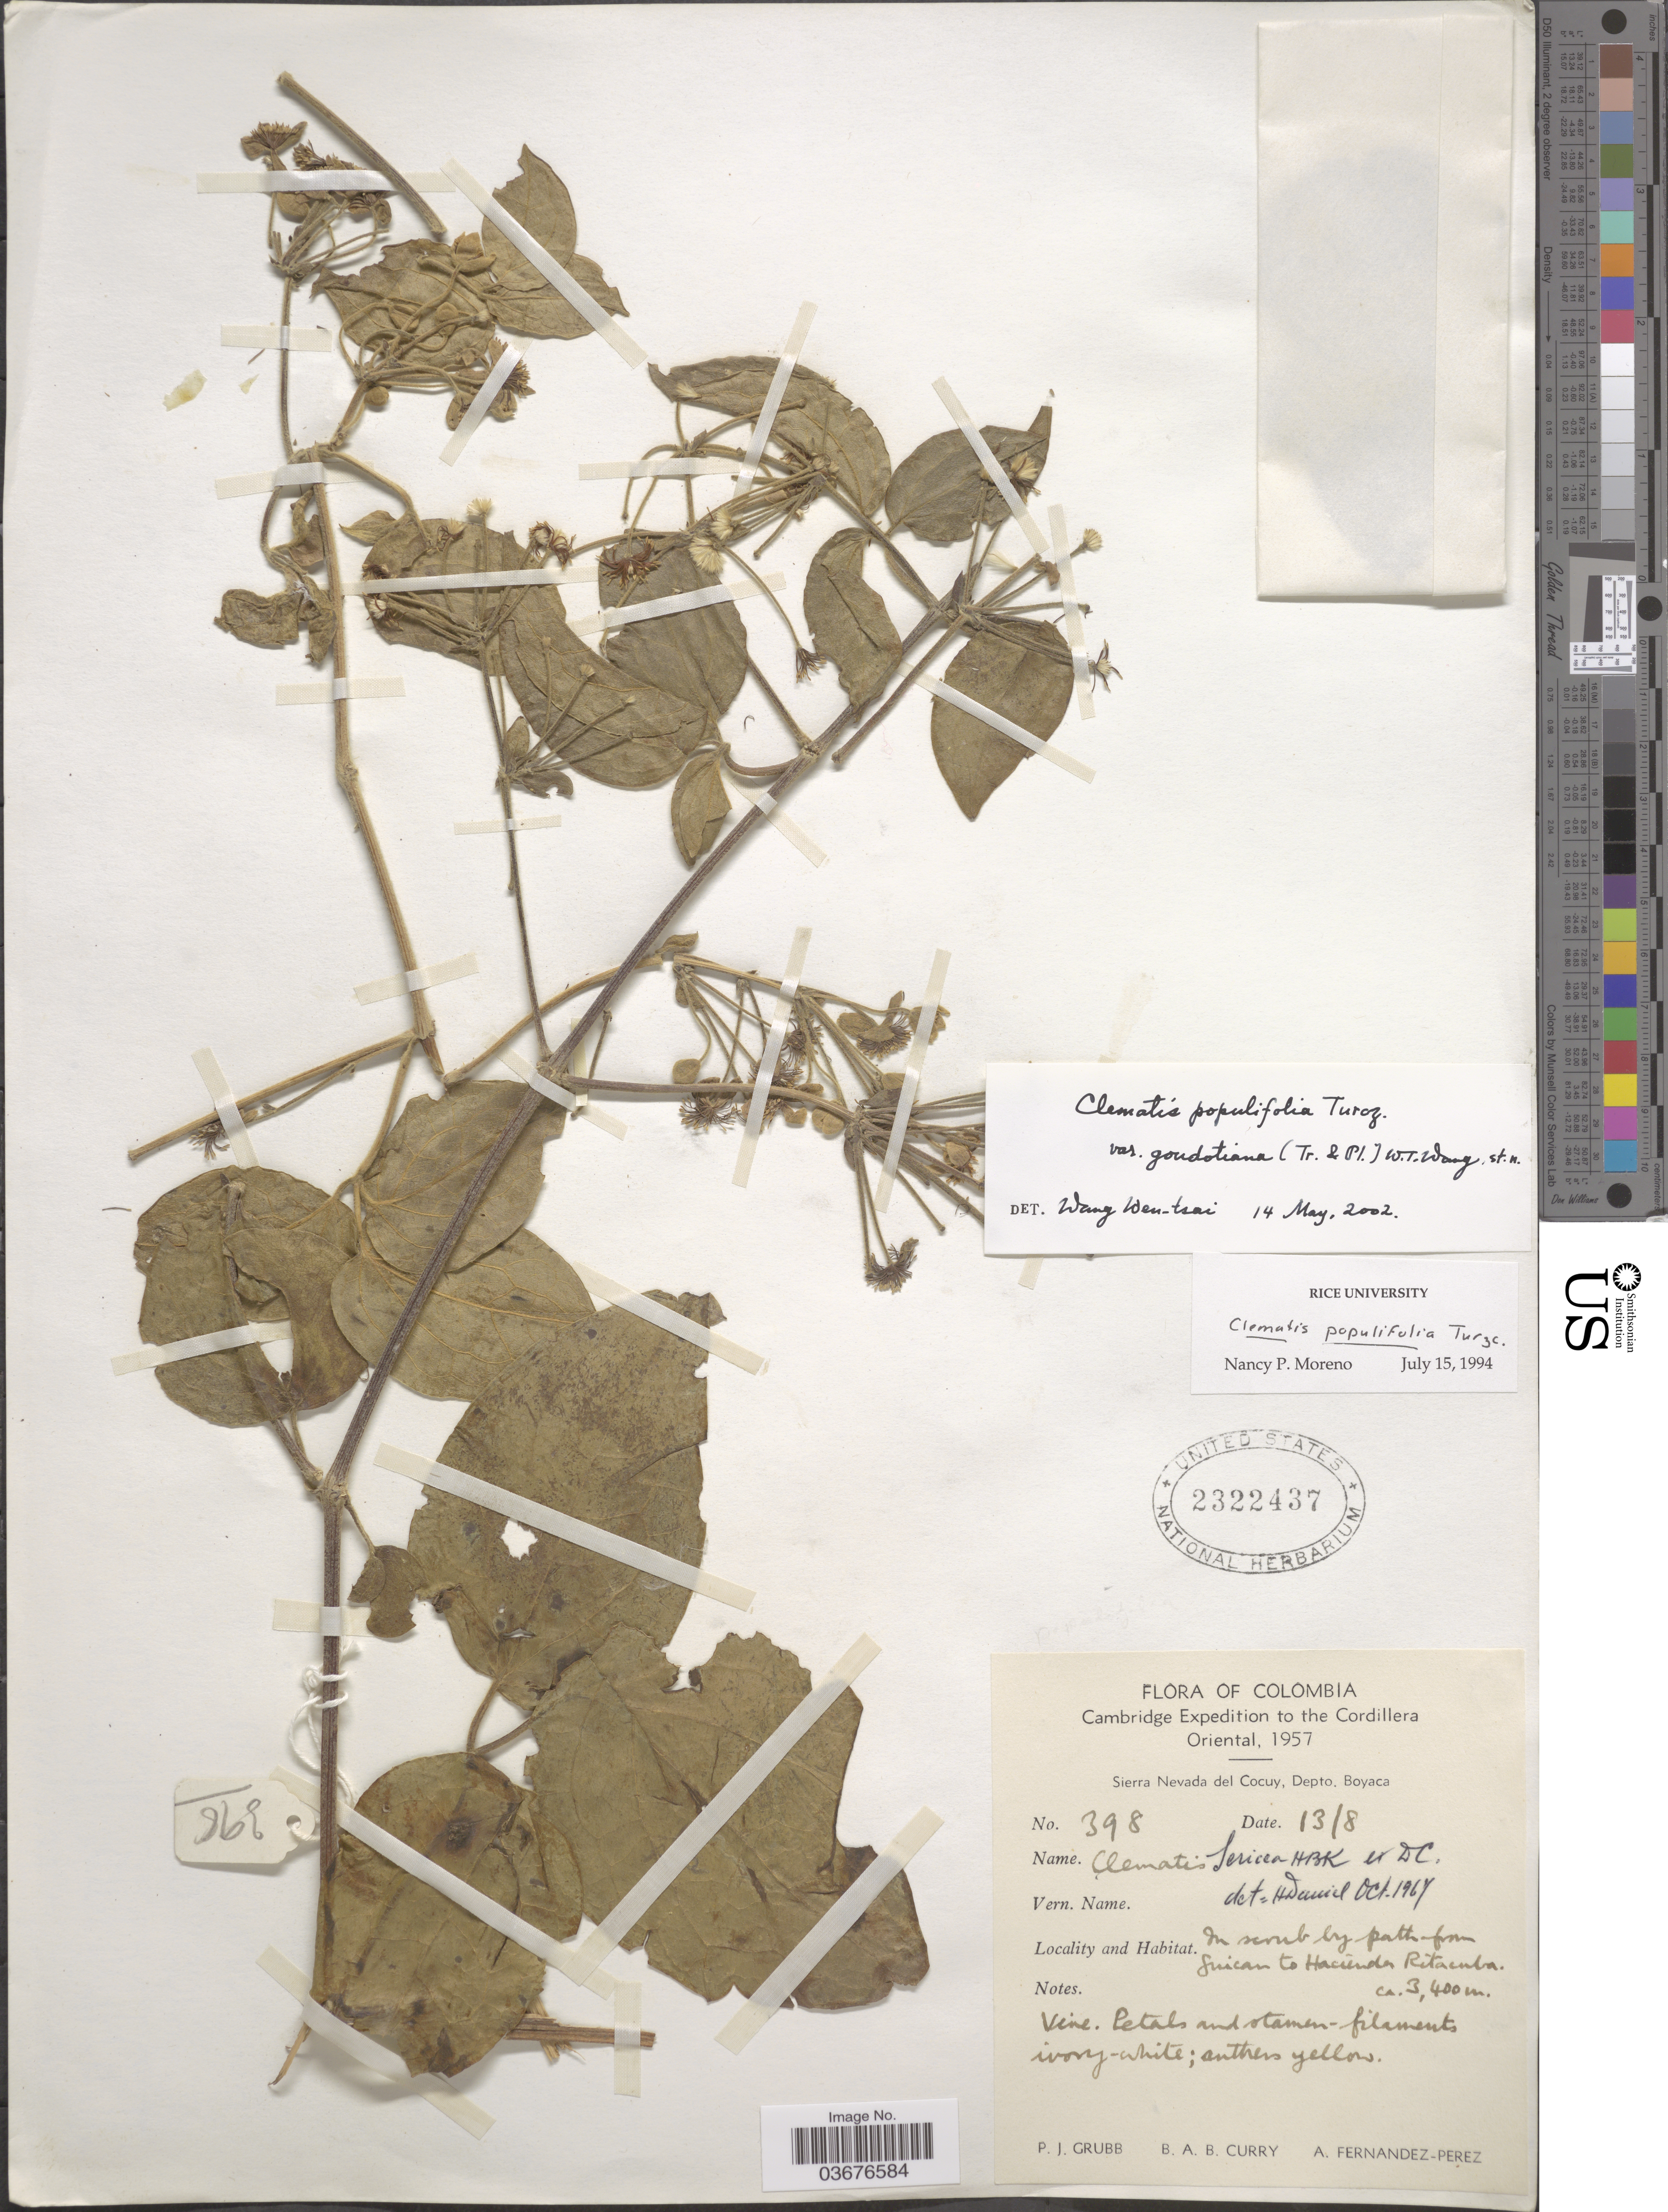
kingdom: Plantae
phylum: Tracheophyta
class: Magnoliopsida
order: Ranunculales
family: Ranunculaceae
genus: Clematis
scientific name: Clematis populifolia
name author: Turcz.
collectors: P. J. Grubb, B. A. B. Curry & A. Fernández-Pérez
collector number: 398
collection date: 1957-08-13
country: Colombia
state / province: Boyacá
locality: Cordillera Oriental, Sierra Nevada del Cocuy, Depto. Boyaca. Guican to Hacienda Ritacuba.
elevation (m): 3400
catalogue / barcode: US 2322437